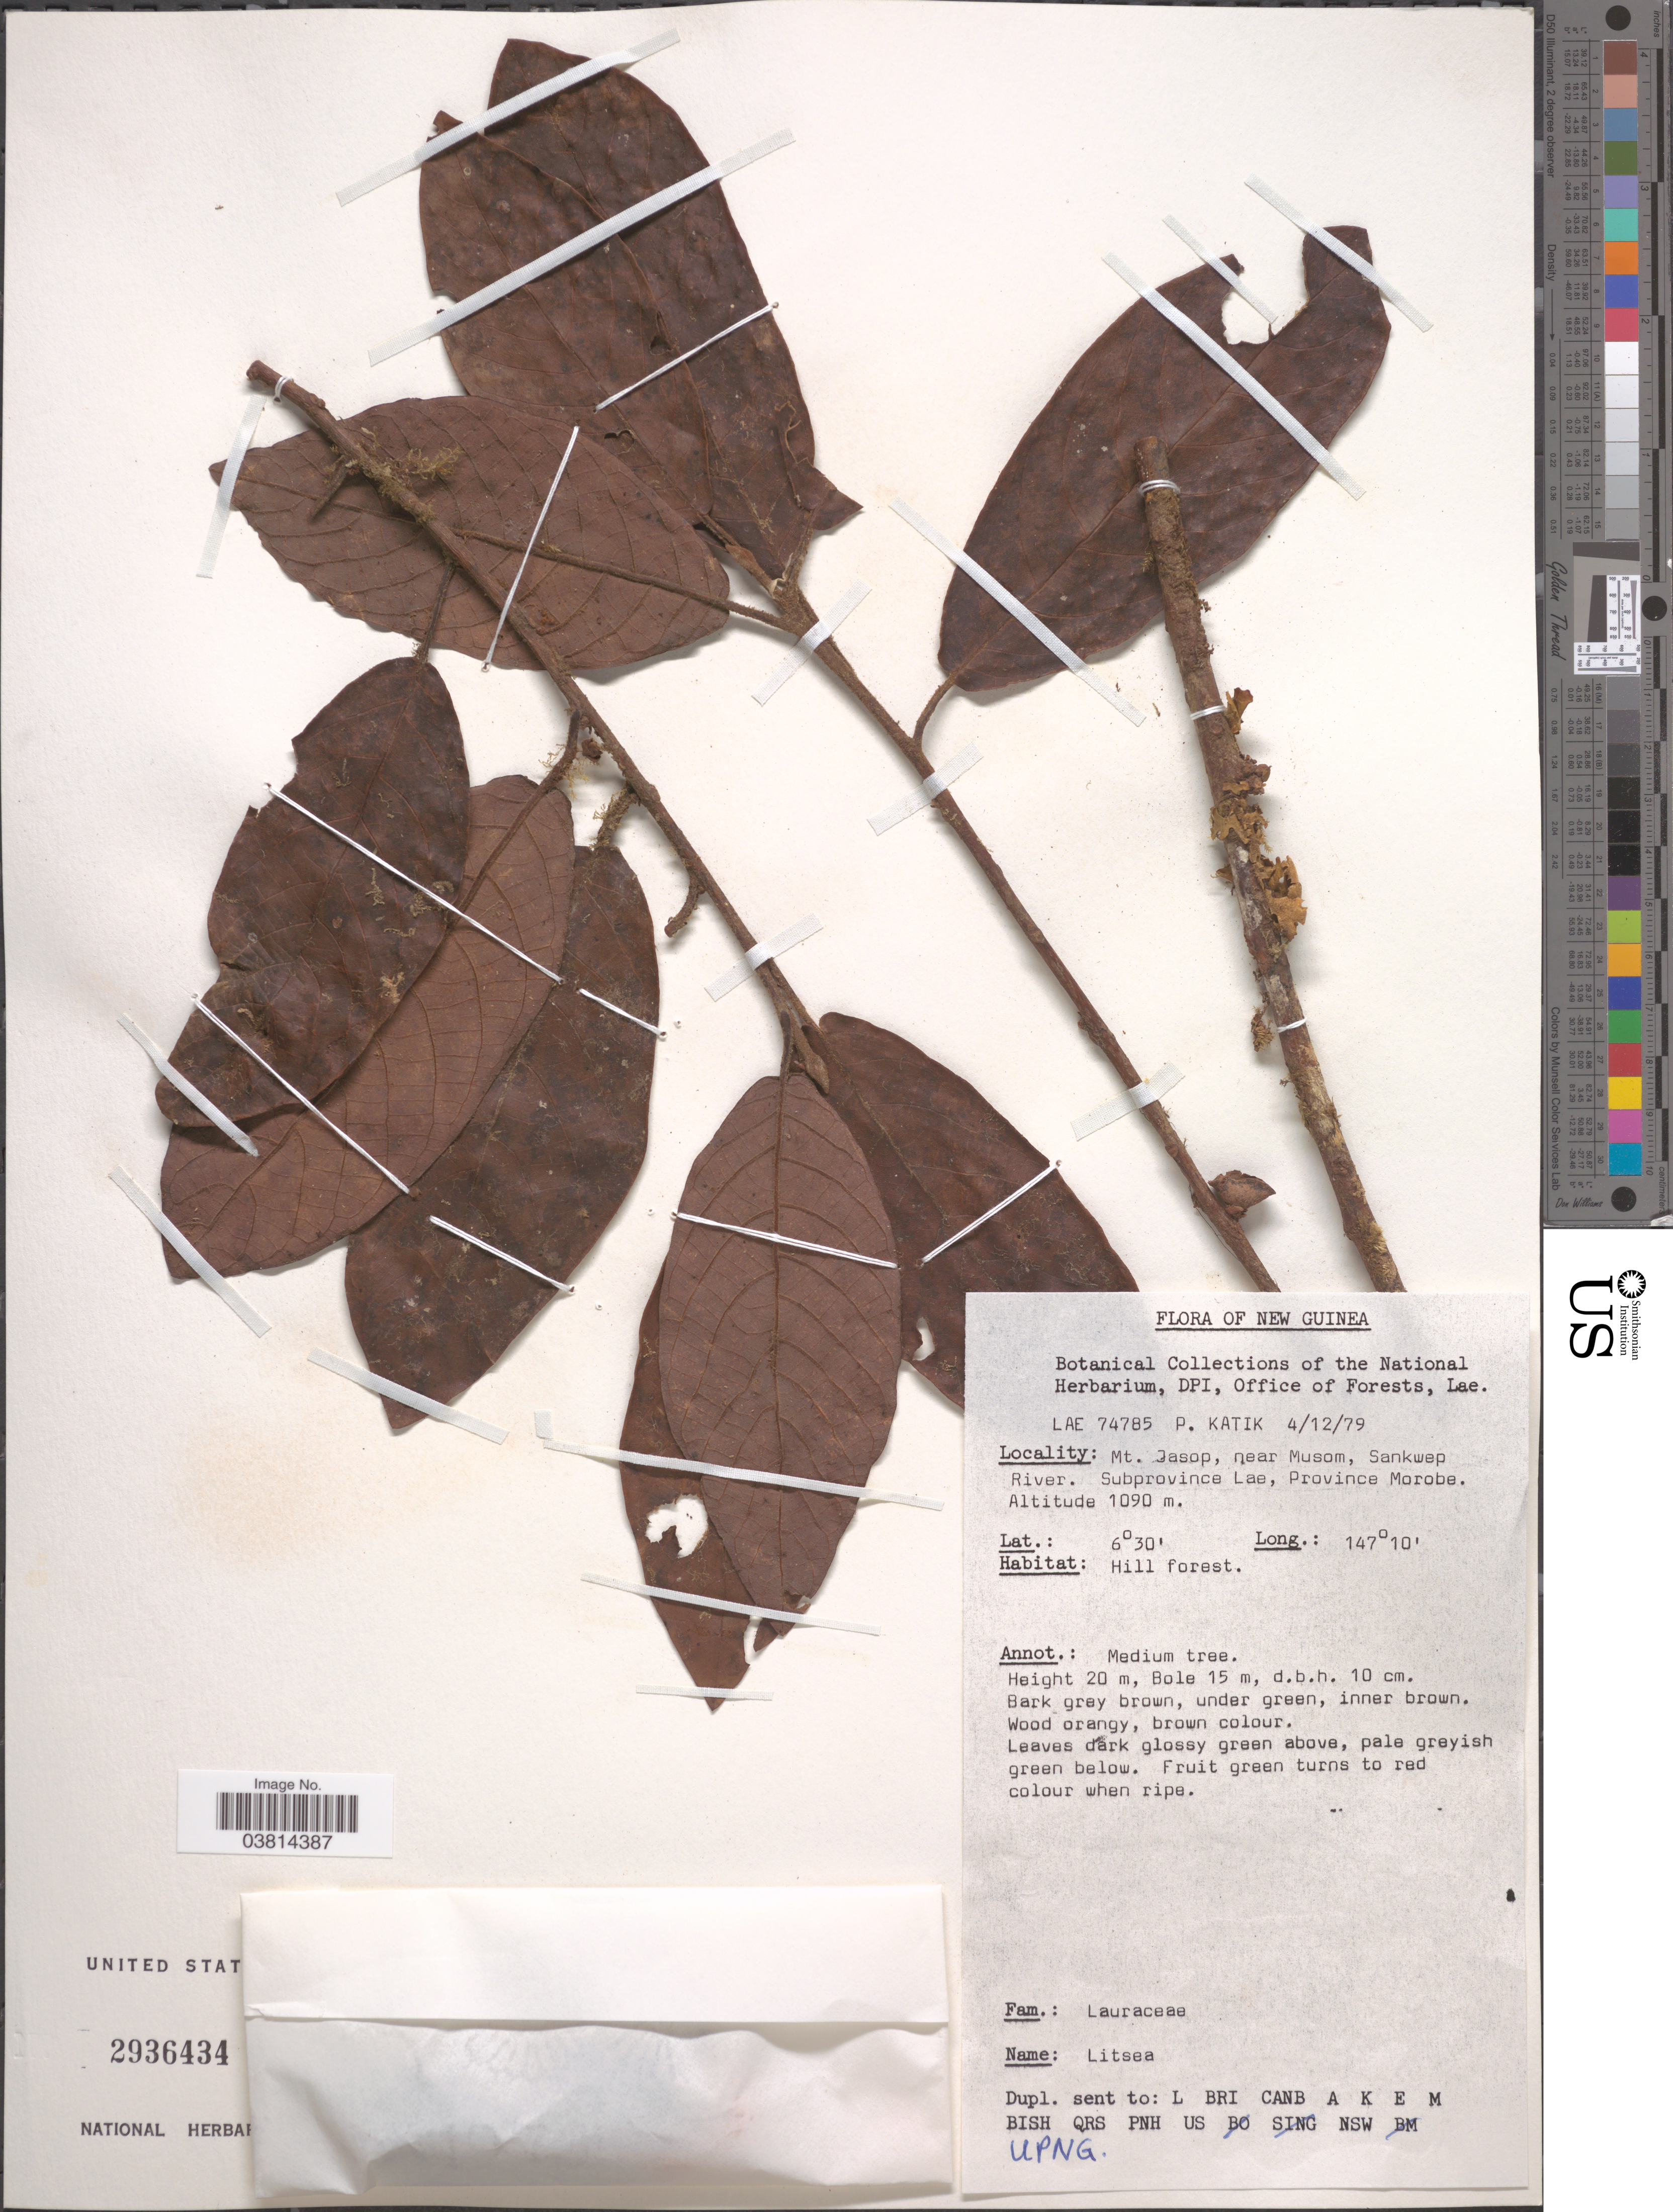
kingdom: Plantae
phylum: Tracheophyta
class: Magnoliopsida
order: Laurales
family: Lauraceae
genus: Litsea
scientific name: Litsea sp.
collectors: P. Katik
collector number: LAE74785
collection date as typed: Transcribed d/m/y: 4/12/79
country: Papua New Guinea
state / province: Morobe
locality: New Guinea. Mt. Jasop, near Musom, Sankwep River. Subprovince Lae, Province Morobe.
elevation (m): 1090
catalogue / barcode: US 2936434